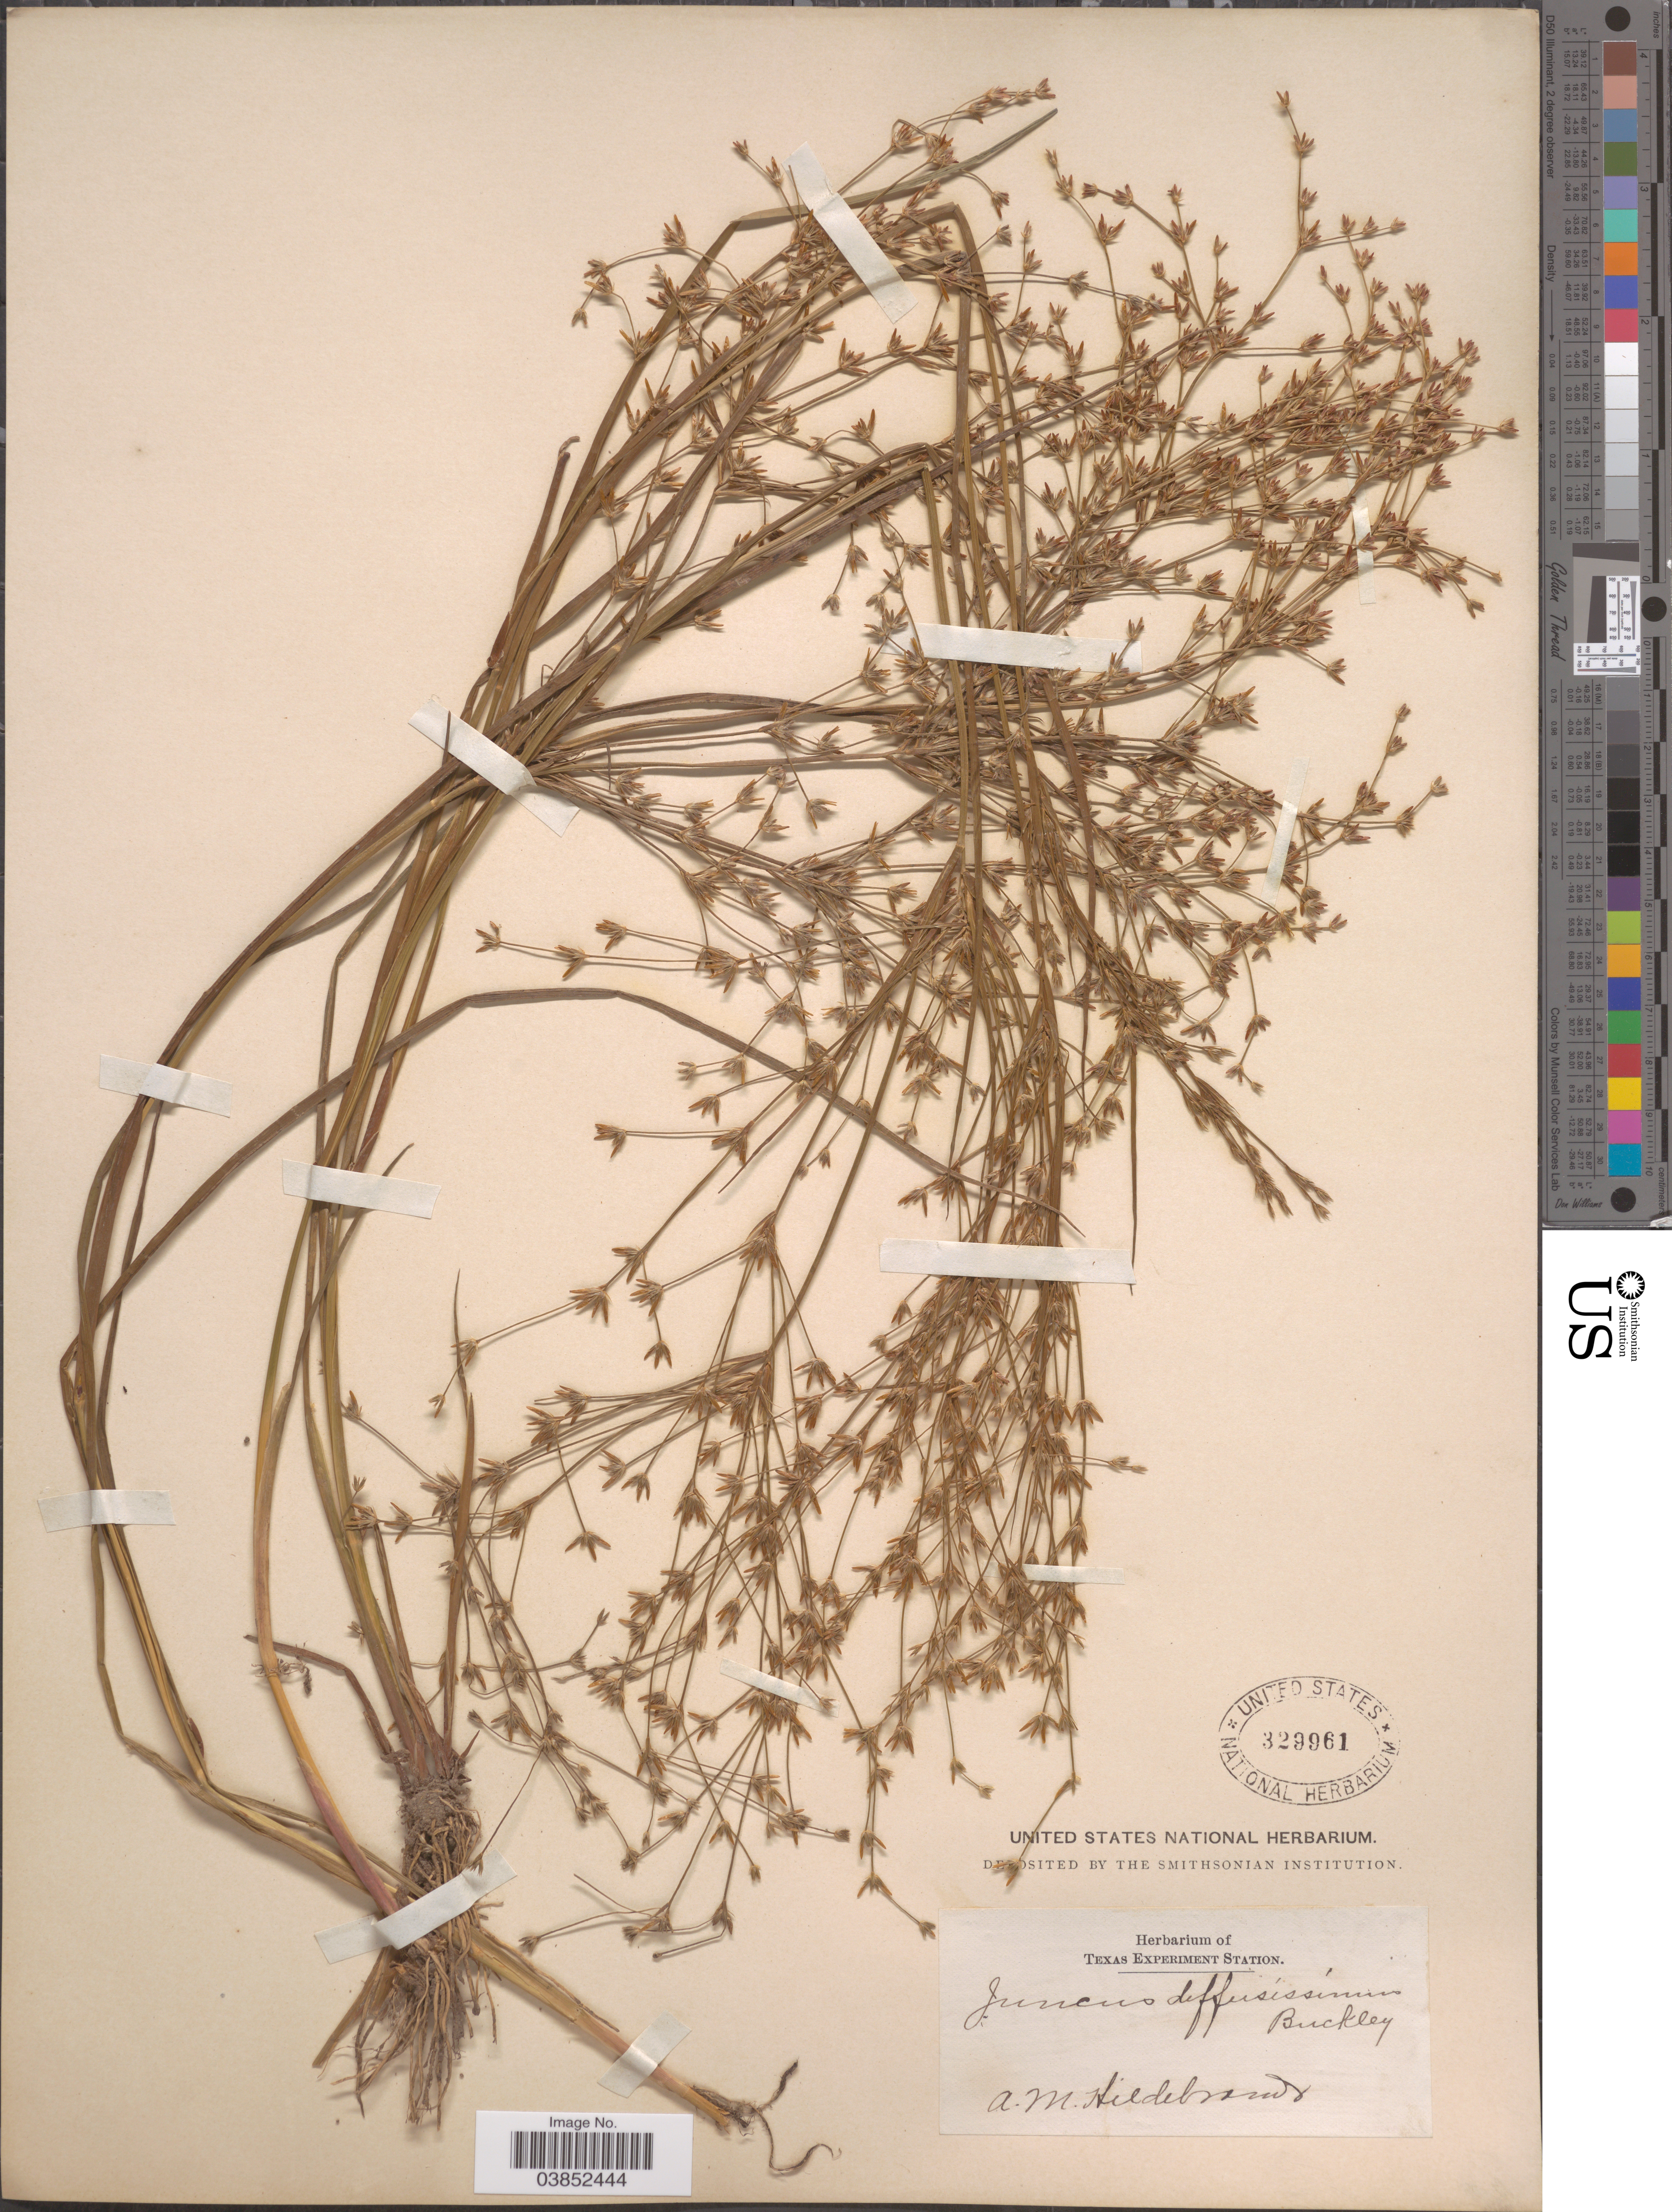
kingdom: Plantae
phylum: Tracheophyta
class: Liliopsida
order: Poales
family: Juncaceae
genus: Juncus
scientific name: Juncus diffusissimus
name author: Buckley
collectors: A. Hildebrandt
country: United States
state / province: Texas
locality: Buckley.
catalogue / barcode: US 329961